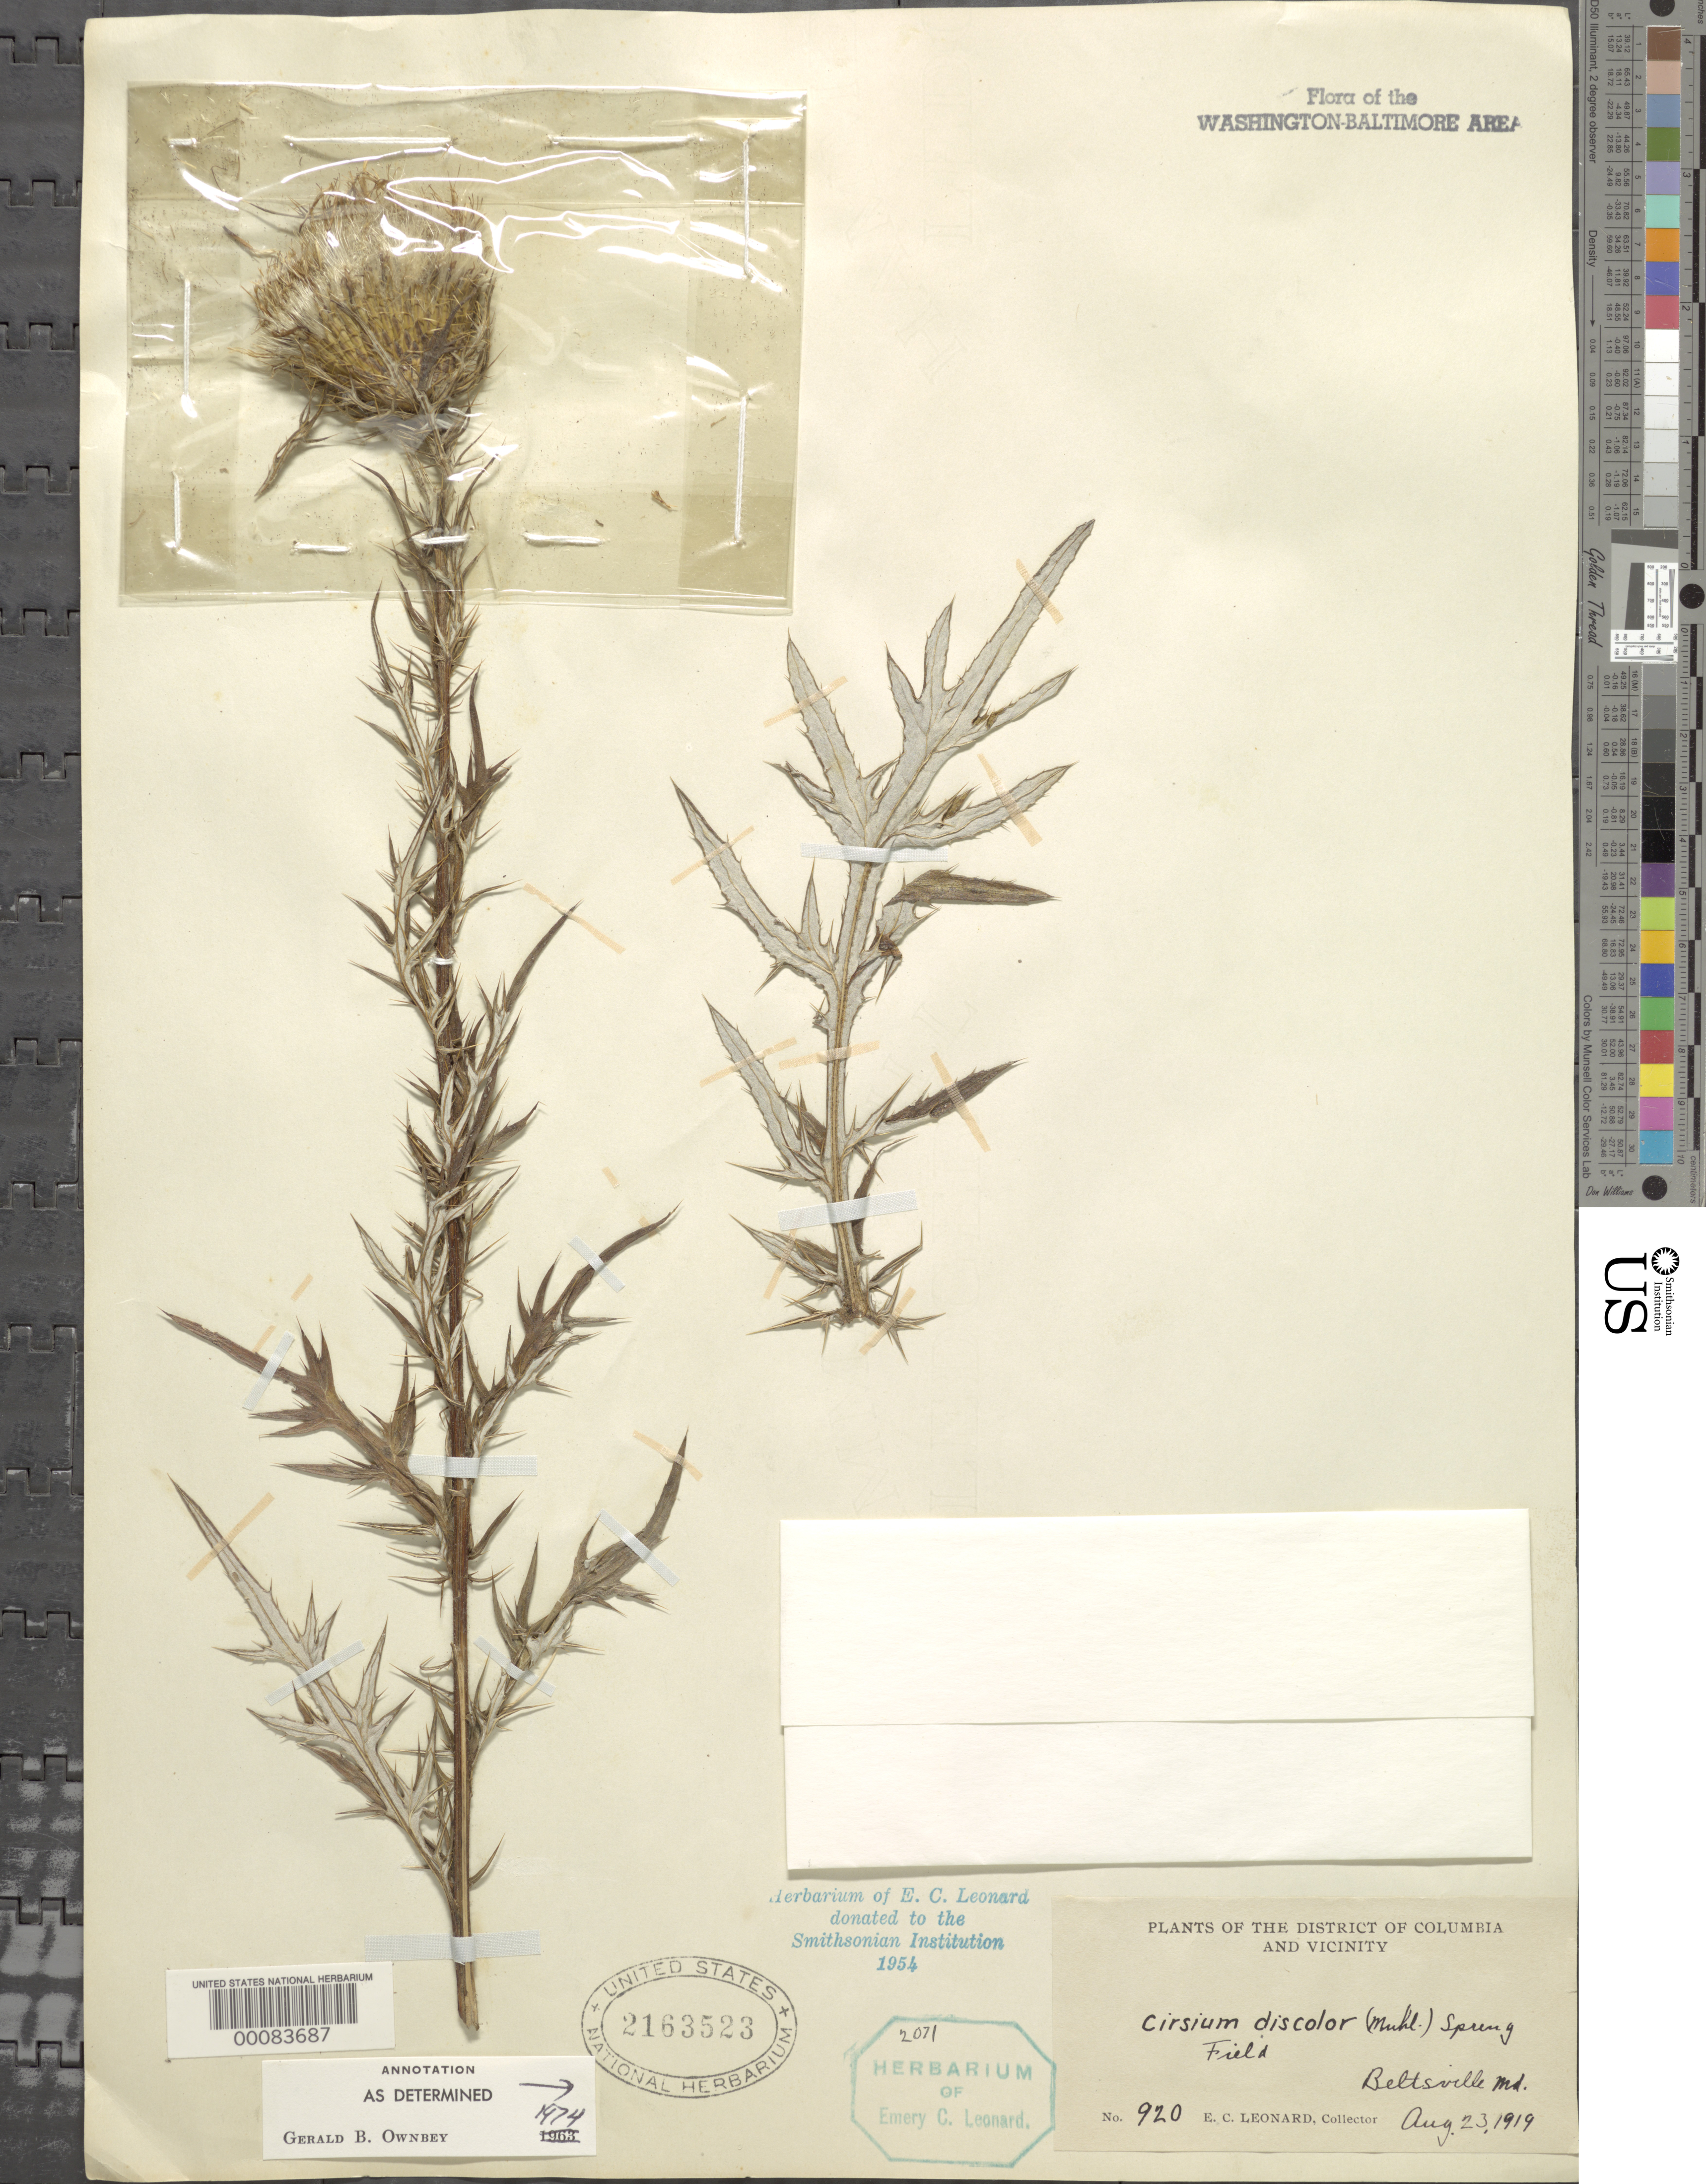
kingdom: Plantae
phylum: Tracheophyta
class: Magnoliopsida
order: Asterales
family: Asteraceae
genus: Cirsium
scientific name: Cirsium discolor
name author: (Muhl. ex Willd.) Spreng.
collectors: E. C. Leonard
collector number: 920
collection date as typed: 23 Aug 1919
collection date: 1919-08-23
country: United States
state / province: Maryland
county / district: Prince George's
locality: Beltsville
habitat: Field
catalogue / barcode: US 2163523